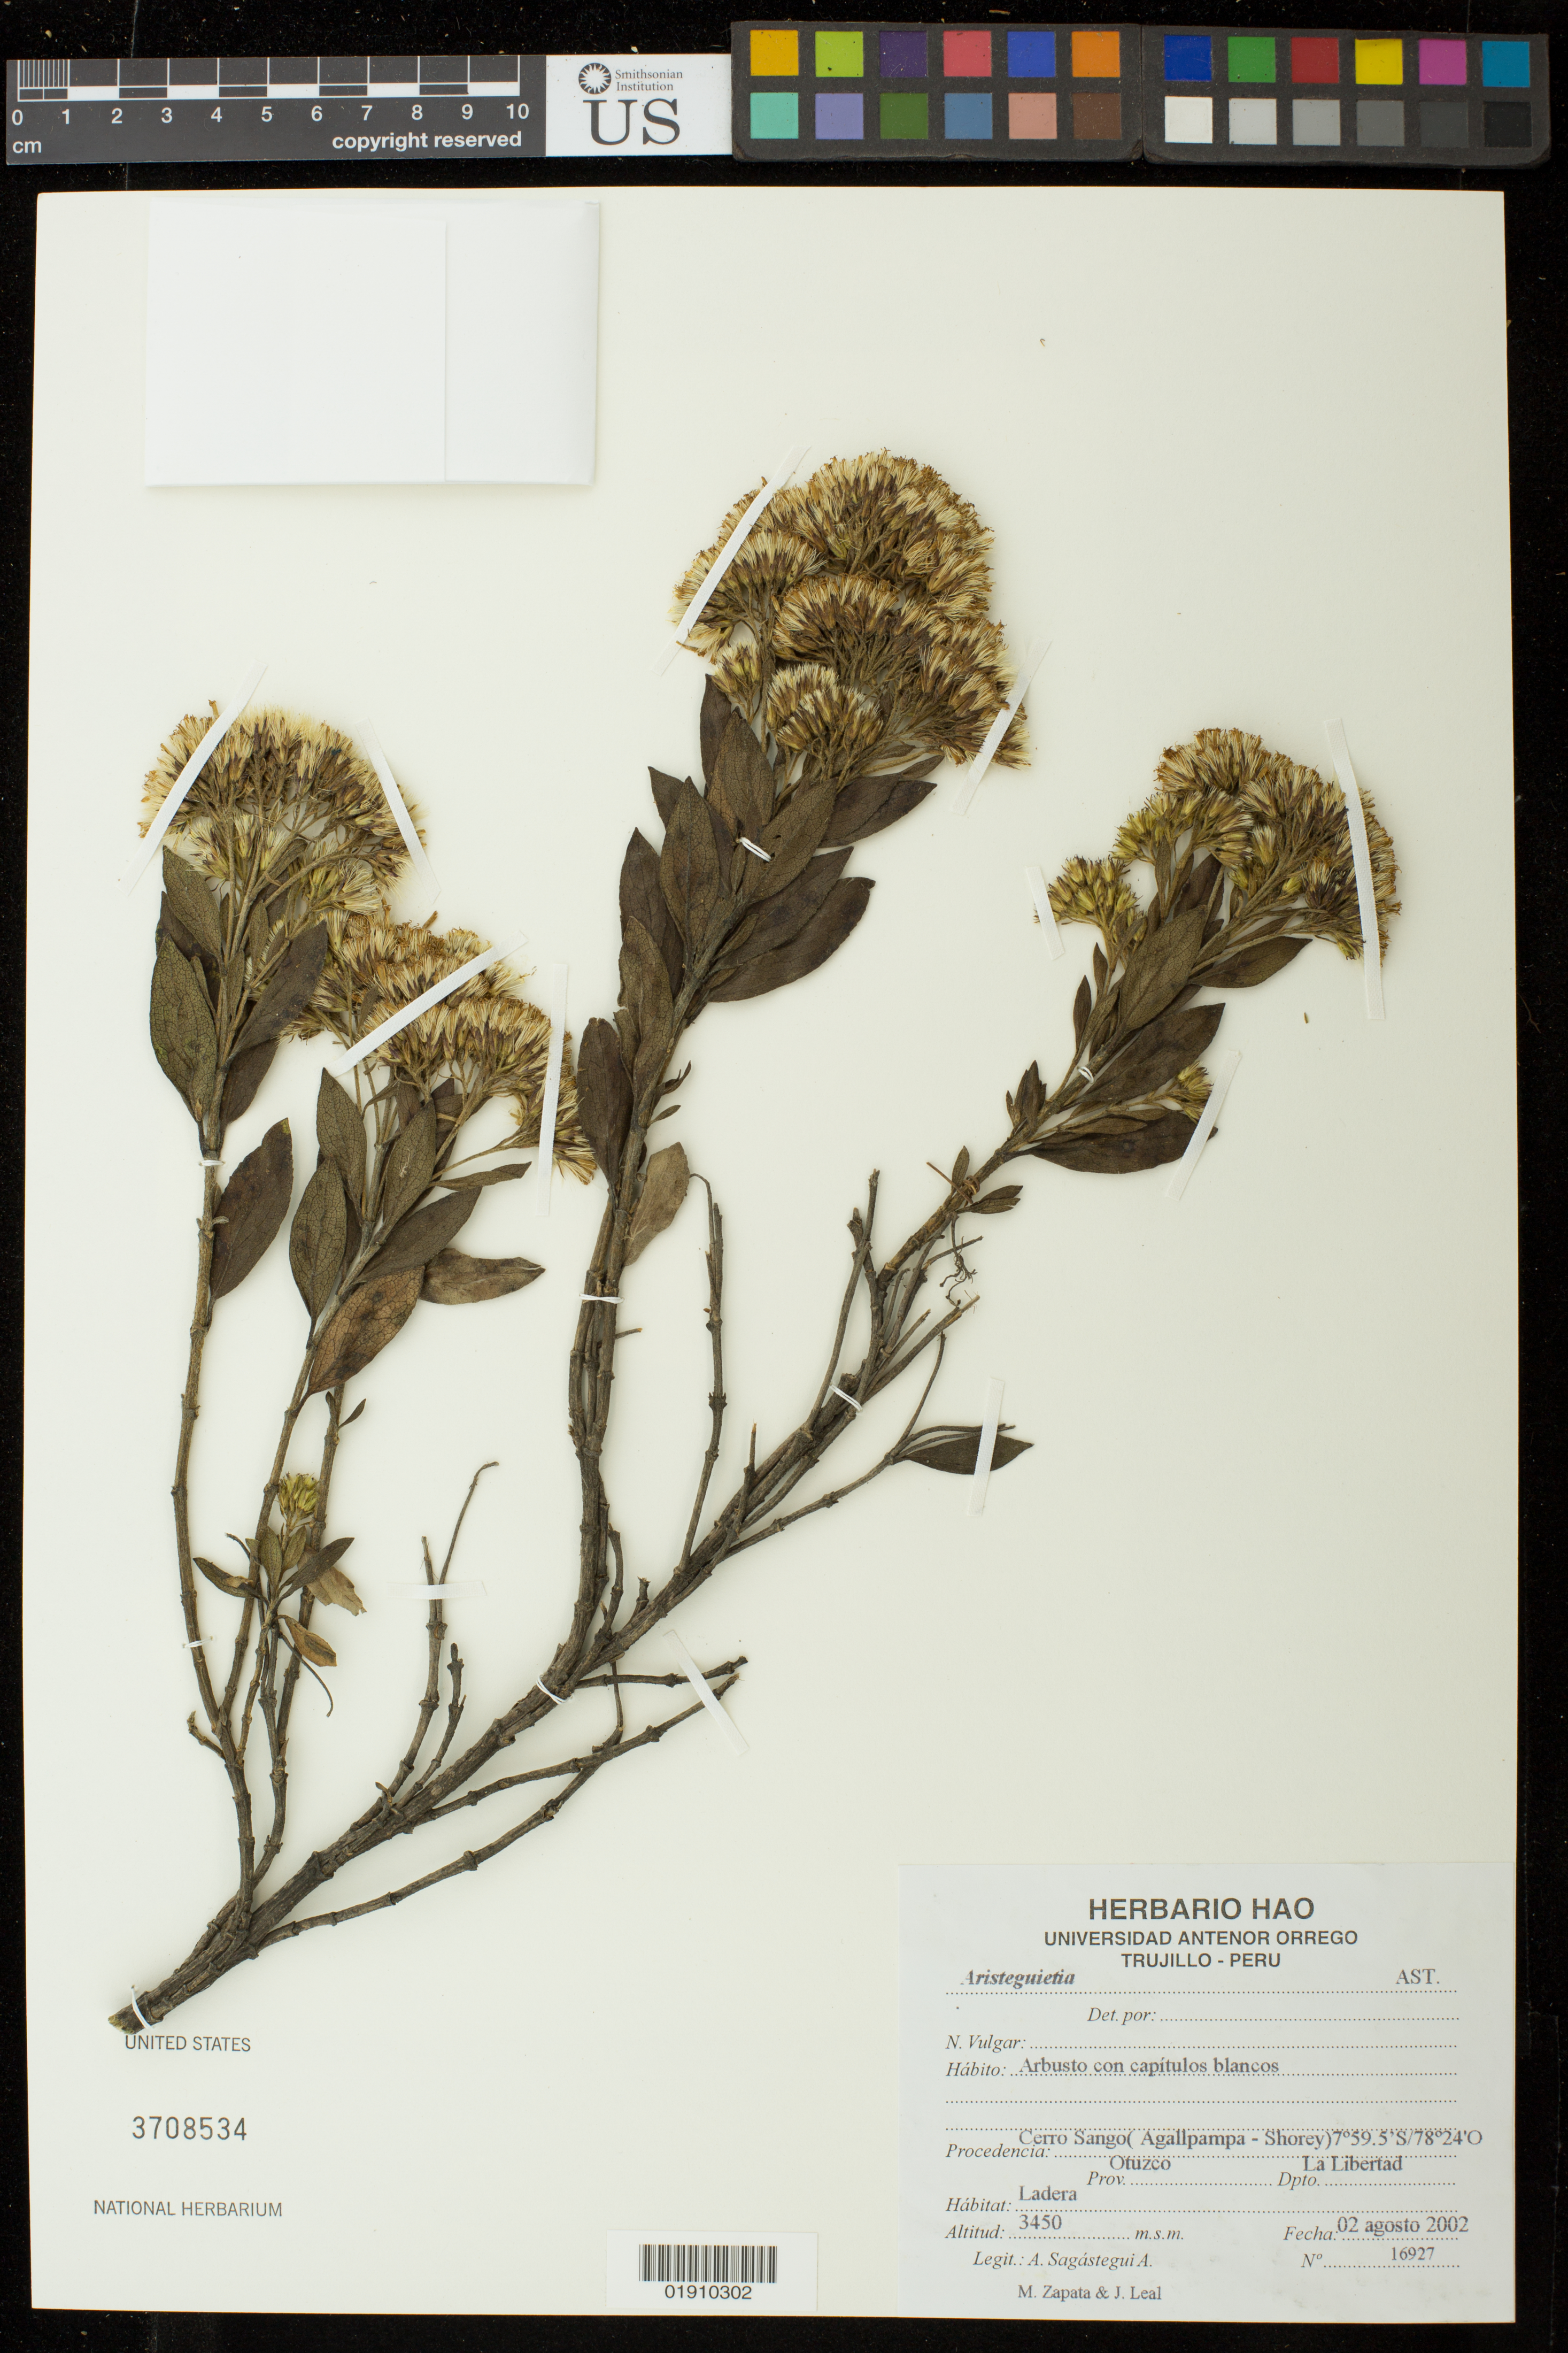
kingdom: Plantae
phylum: Tracheophyta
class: Magnoliopsida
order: Asterales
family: Asteraceae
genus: Aristeguietia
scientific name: Aristeguietia sp.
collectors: A. Sagástegui A., M. Zapata & J. Leal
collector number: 16927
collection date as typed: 02 agosto 2002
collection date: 2002-08-02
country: Peru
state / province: La Libertad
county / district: Otuzco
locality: Cerro Sango (Agallpampa-Shorey)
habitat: Ladera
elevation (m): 3450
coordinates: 7 59.5 S, 78 24 O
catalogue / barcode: US 3708534